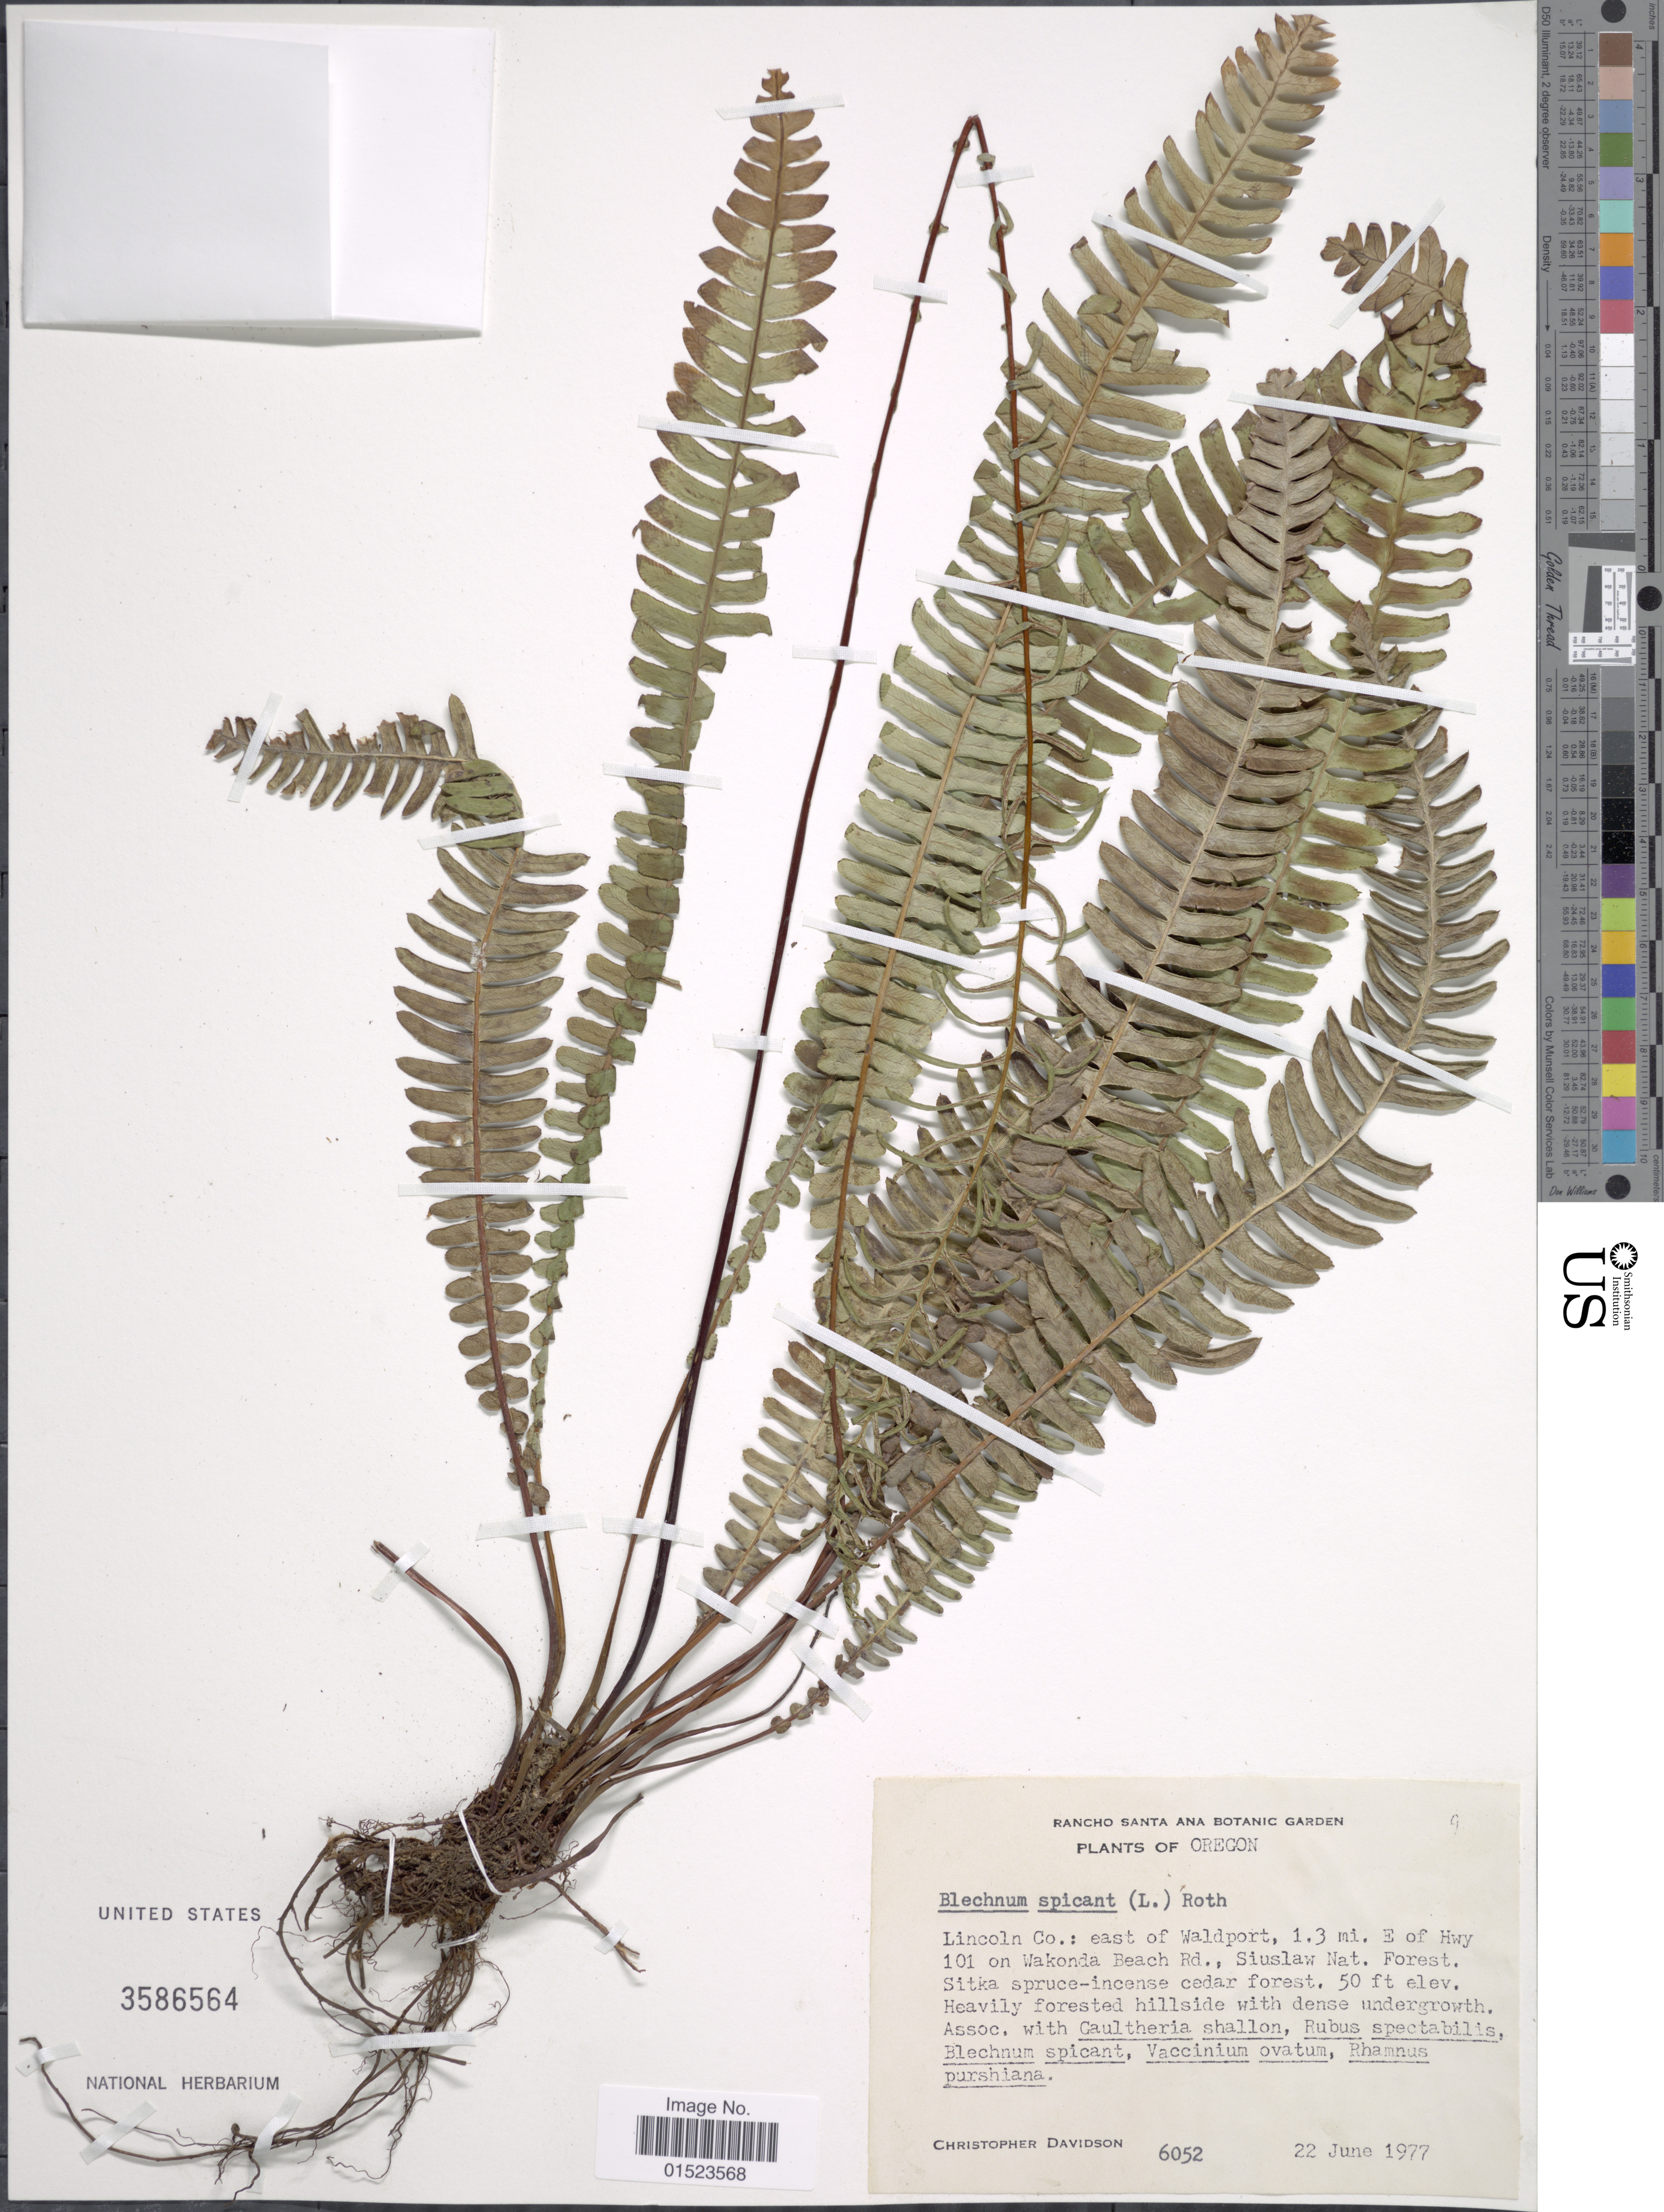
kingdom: Plantae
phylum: Tracheophyta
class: Polypodiopsida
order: Polypodiales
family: Blechnaceae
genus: Blechnum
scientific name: Blechnum spicant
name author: (L.) Sm.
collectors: C. Davidson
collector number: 6052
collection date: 1977-06-22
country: United States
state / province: Oregon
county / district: Lincoln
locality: Lincoln Co.: east of Waldport, 1.3 mi. E of Hwy 101 on Wakonda Beach Rd., Siuslaw Nat. Forest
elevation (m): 15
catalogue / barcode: US 3586564